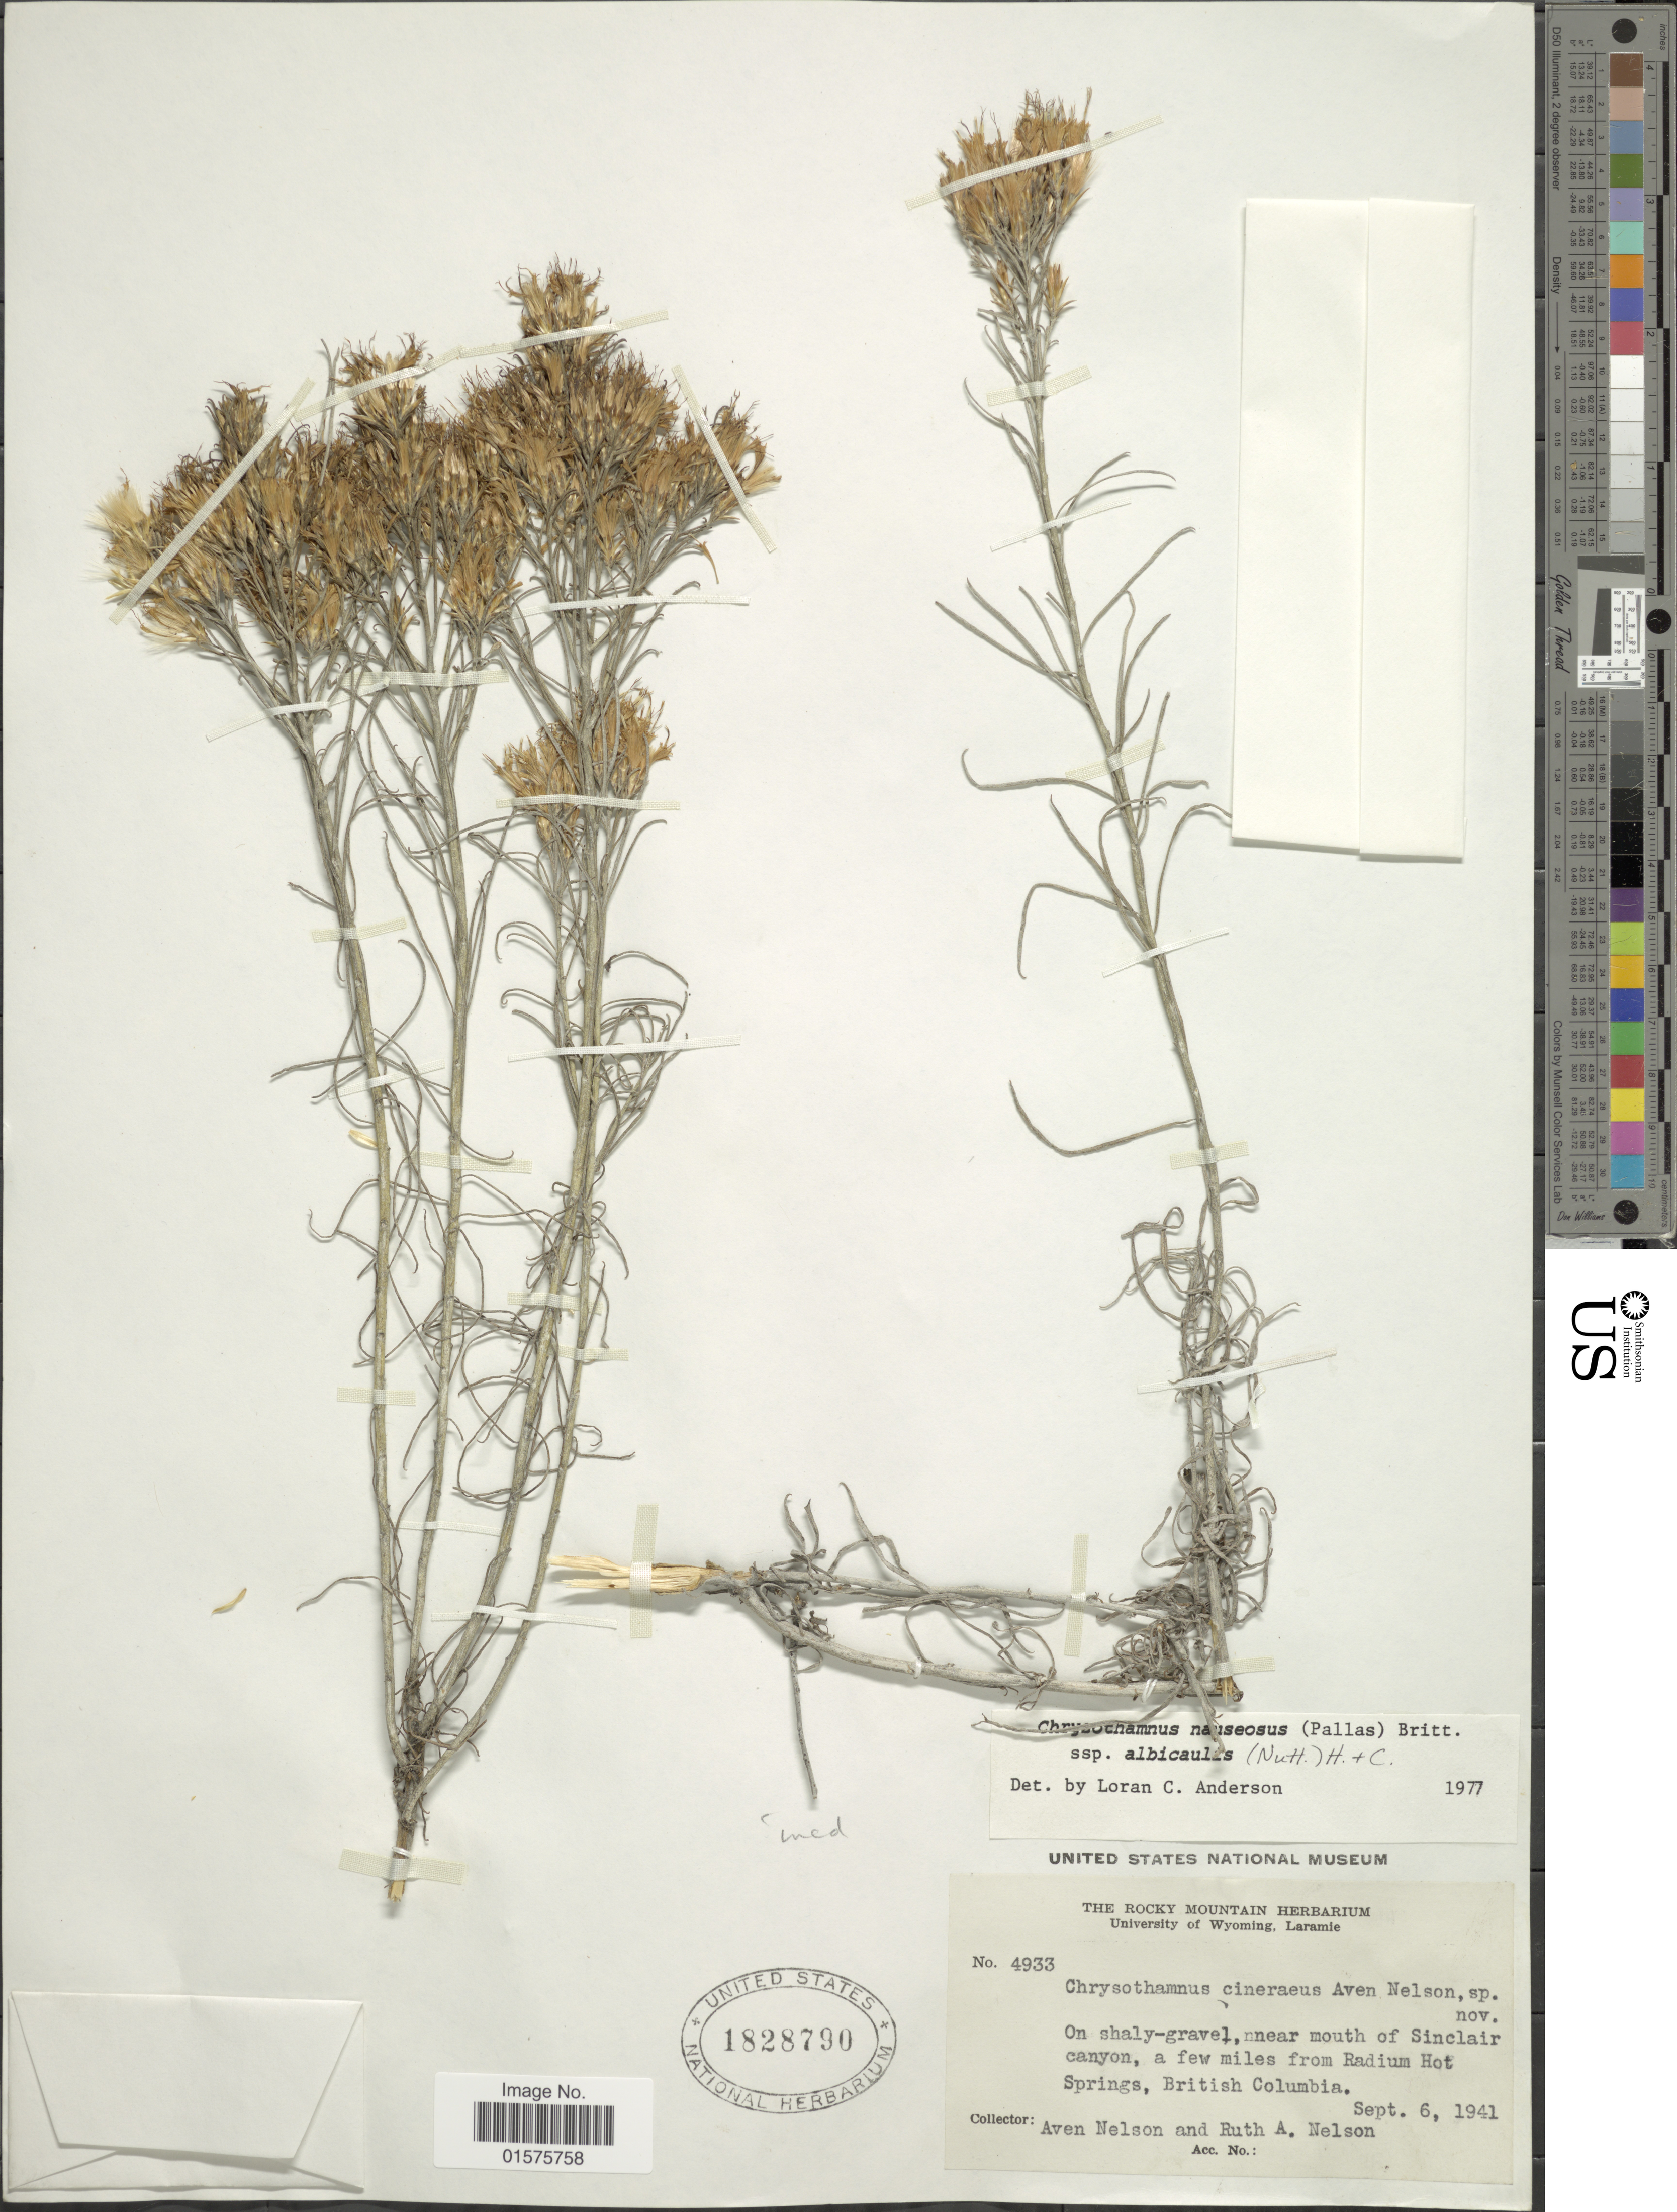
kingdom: Plantae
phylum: Tracheophyta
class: Magnoliopsida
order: Asterales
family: Asteraceae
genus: Ericameria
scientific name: Ericameria nauseosa var. speciosa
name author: (Nutt.) G.L. Nesom & G.I. Baird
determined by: Urbatsch, Lowell E., Curator (LSU), Louisiana State University (UNITED STATES)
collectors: A. Nelson & R. A. Nelson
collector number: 4933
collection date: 1941-09-06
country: Canada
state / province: British Columbia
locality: Near mouth of Sinclair canyon, a few miles from Radium Hot Springs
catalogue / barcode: US 1828790